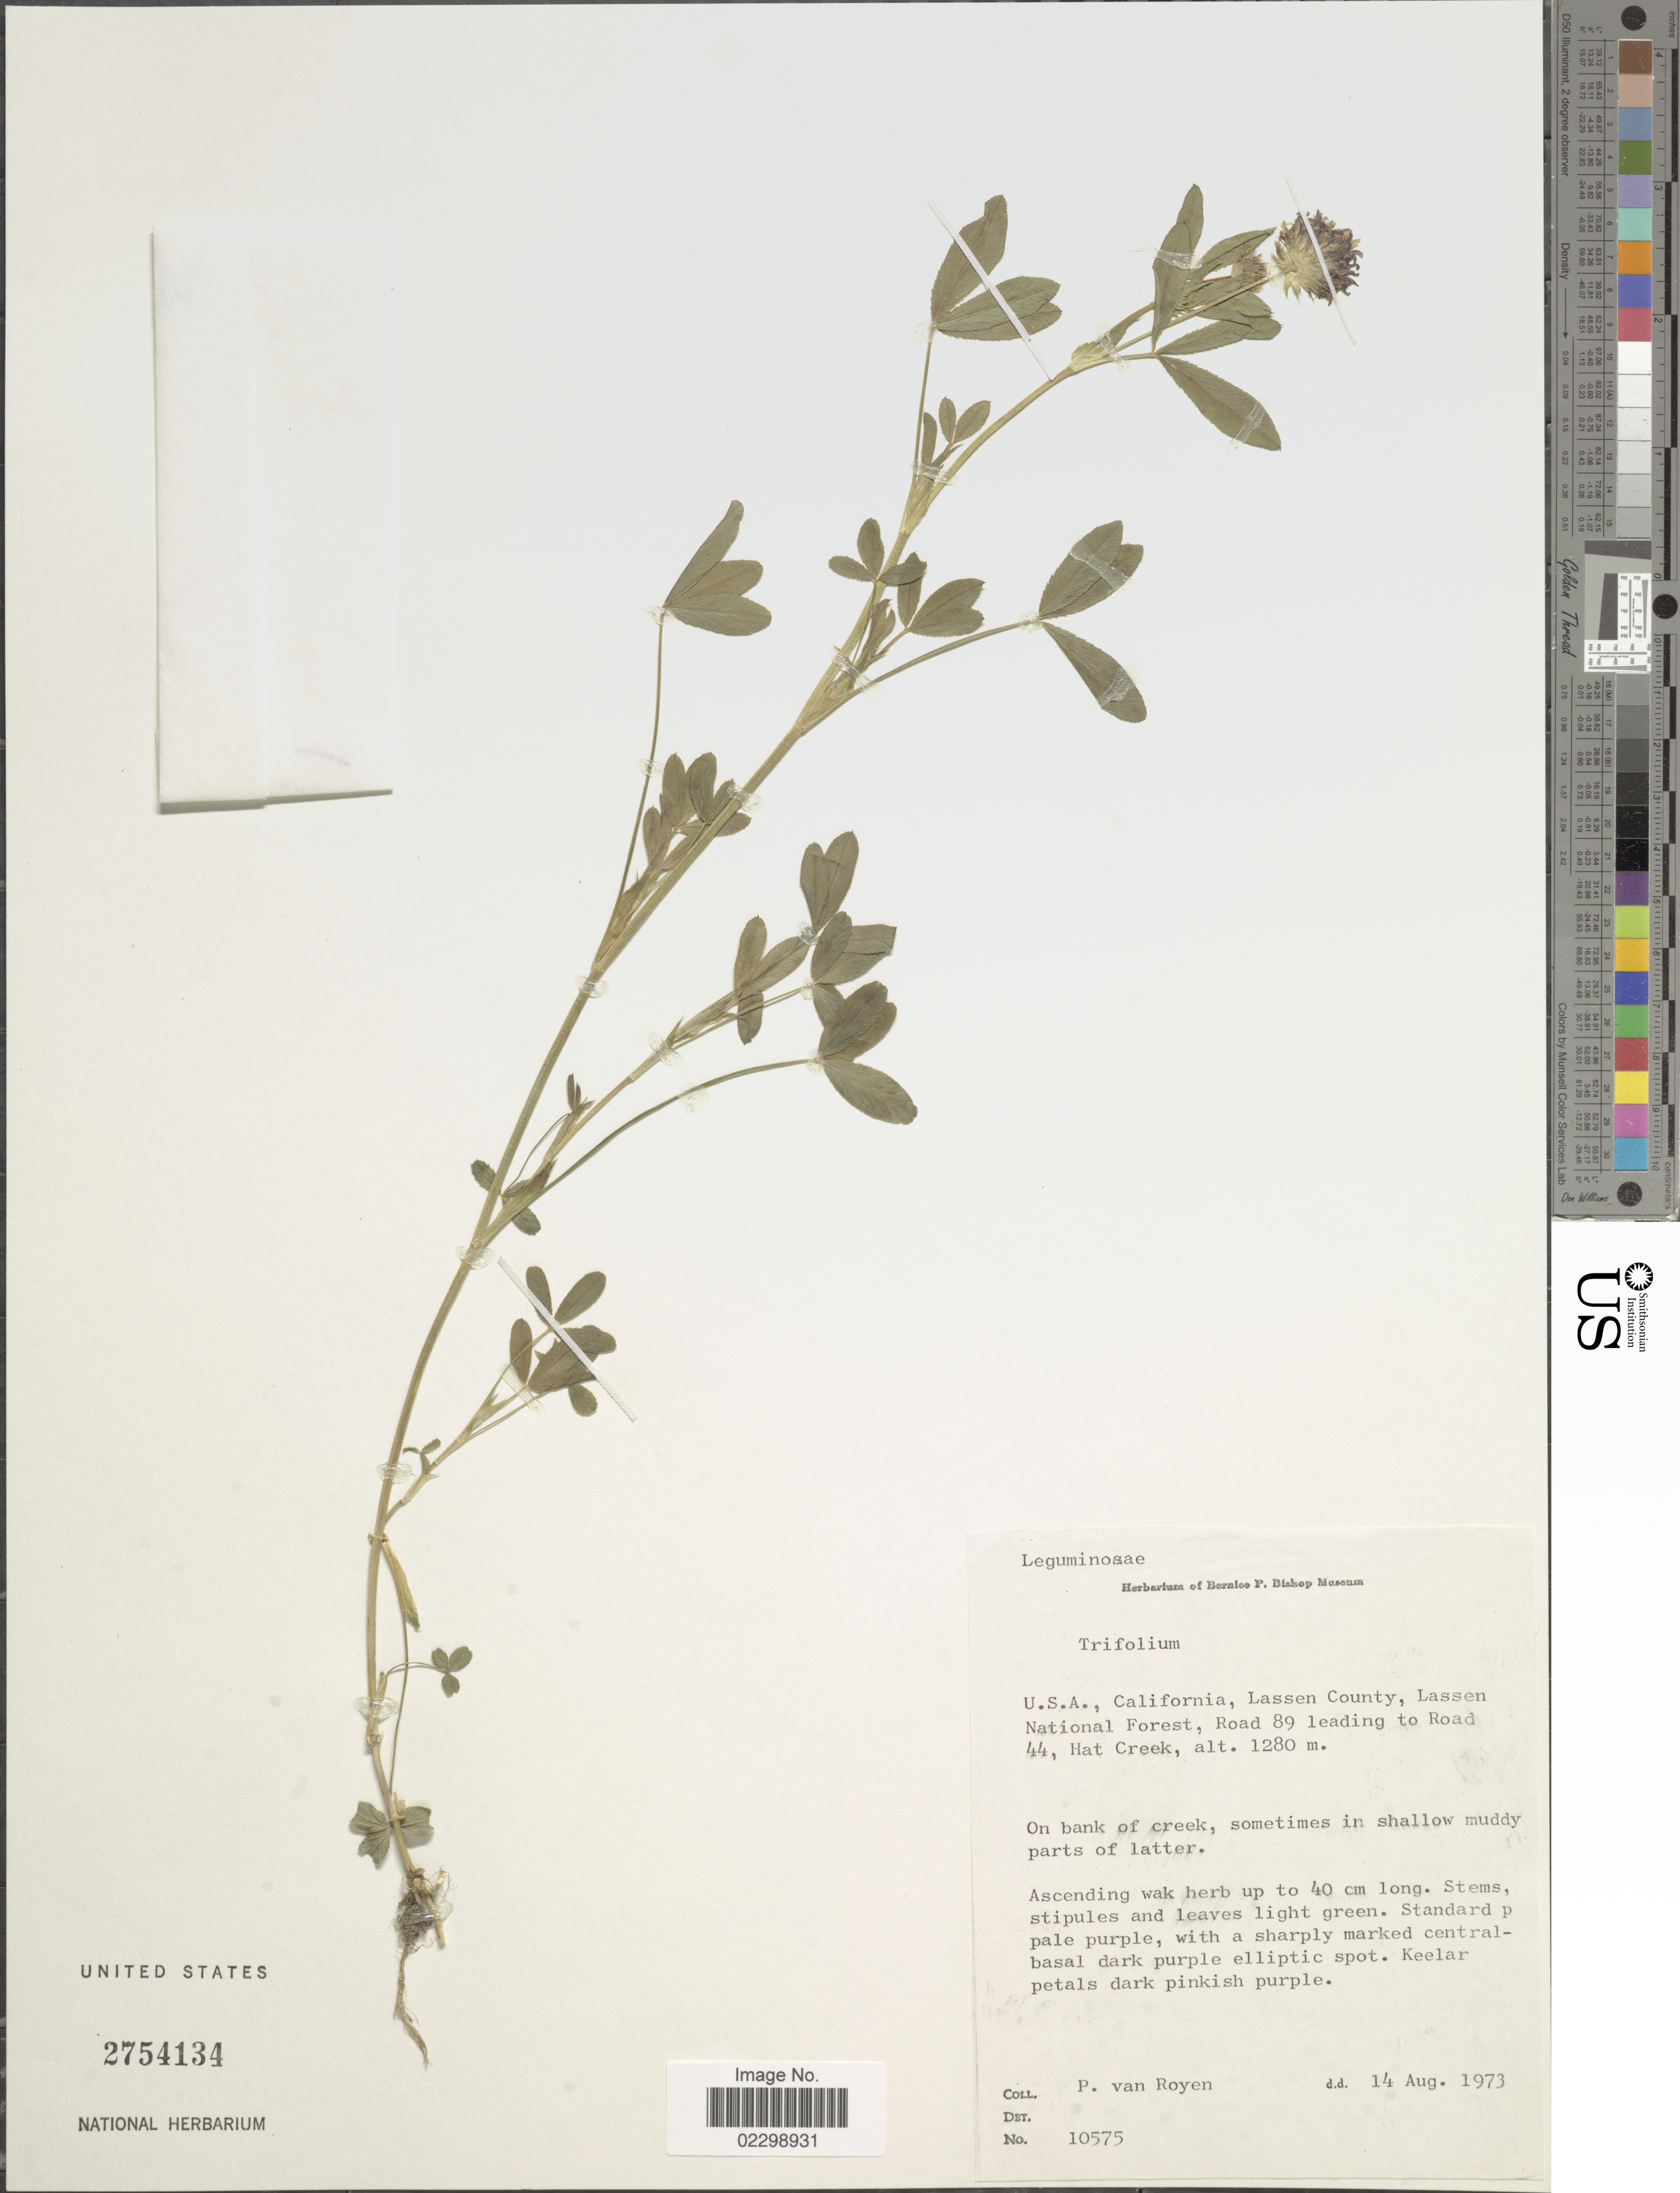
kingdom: Plantae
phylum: Tracheophyta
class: Magnoliopsida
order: Fabales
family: Fabaceae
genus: Trifolium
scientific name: Trifolium sp.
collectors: P. van Royen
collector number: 10575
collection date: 1973-08-14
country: United States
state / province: California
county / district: Lassen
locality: Lassen County, Lassen National Forest, Road 89 leading to Road 44, Hat Creek, on bank of creek, sometimes in shallow muddy parts of latter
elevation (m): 1280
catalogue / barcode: US 2754134